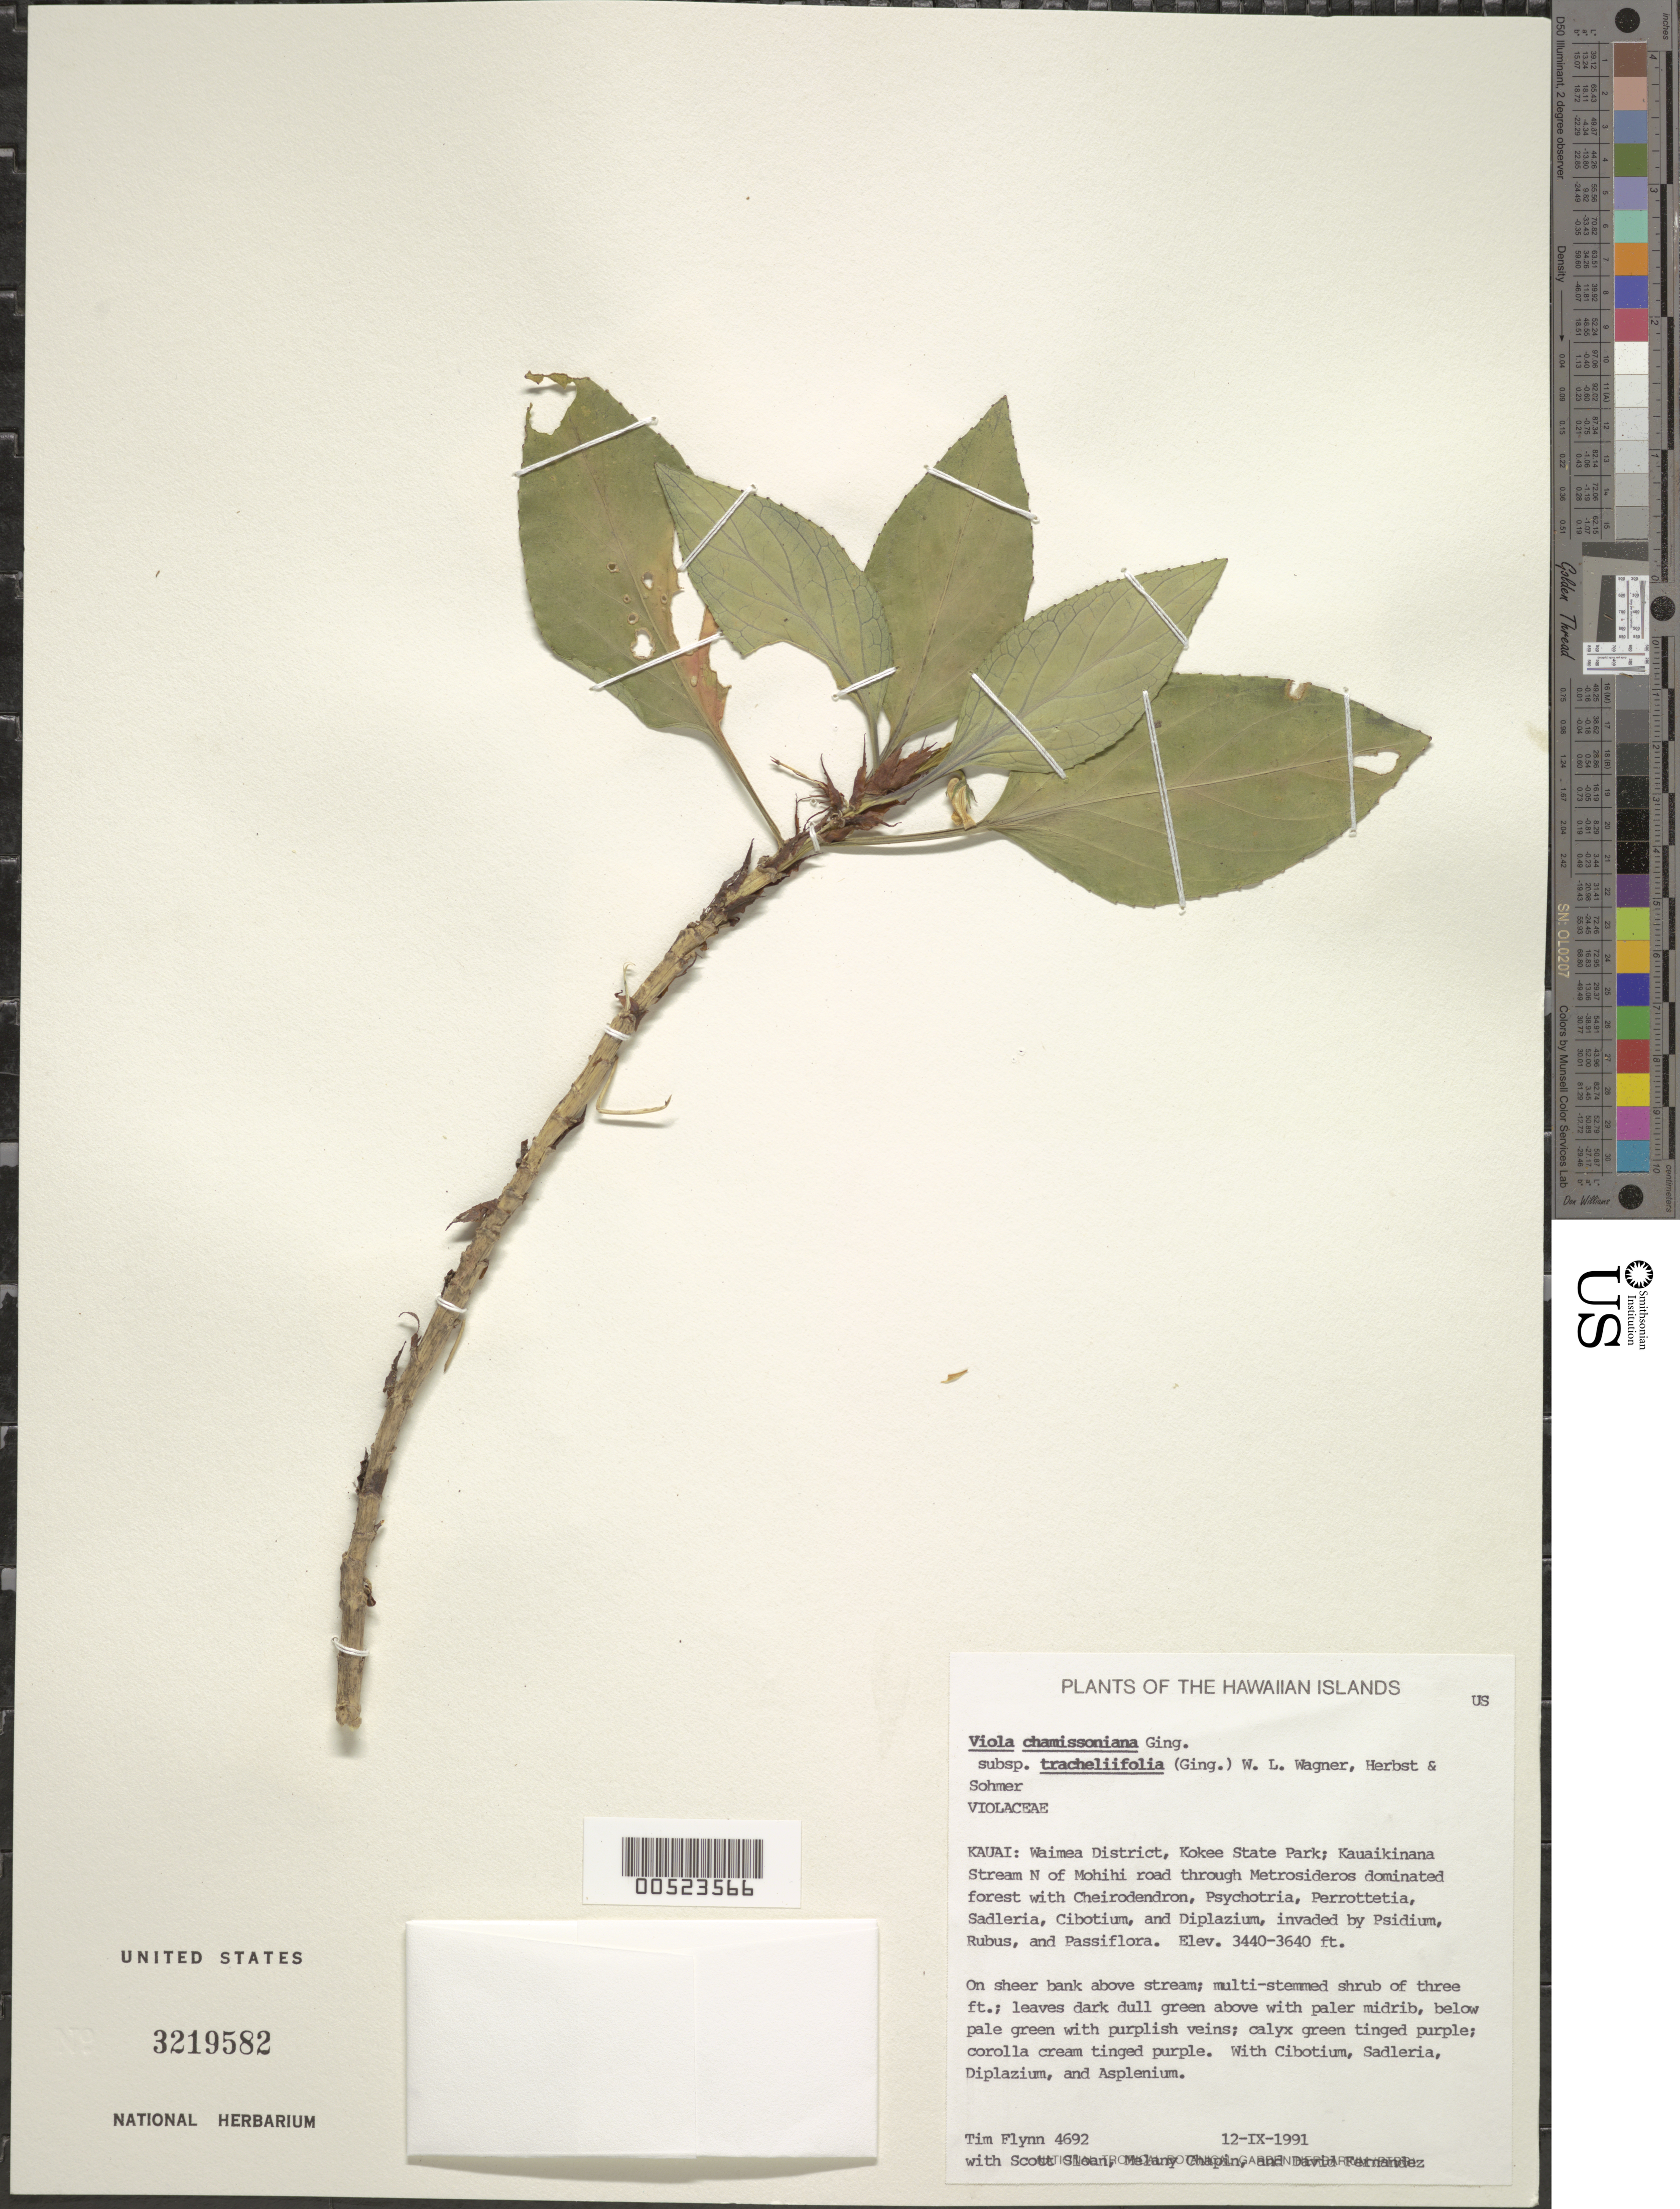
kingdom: Plantae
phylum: Tracheophyta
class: Magnoliopsida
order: Malpighiales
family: Violaceae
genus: Viola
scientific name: Viola chamissoniana subsp. tracheliifolia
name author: (Ging.) W.L. Wagner et al.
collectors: T. W. Flynn, S. Sloan, M. Chapin & D. Fernandez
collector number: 4695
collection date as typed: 12 Sep 1991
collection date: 1991-09-12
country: United States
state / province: Hawaii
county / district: Kauai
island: Kaua'i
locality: Waimea Dist, Kokee State Park, Kauaikinana Stream N of Mohihi rd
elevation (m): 1049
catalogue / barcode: US 3219582